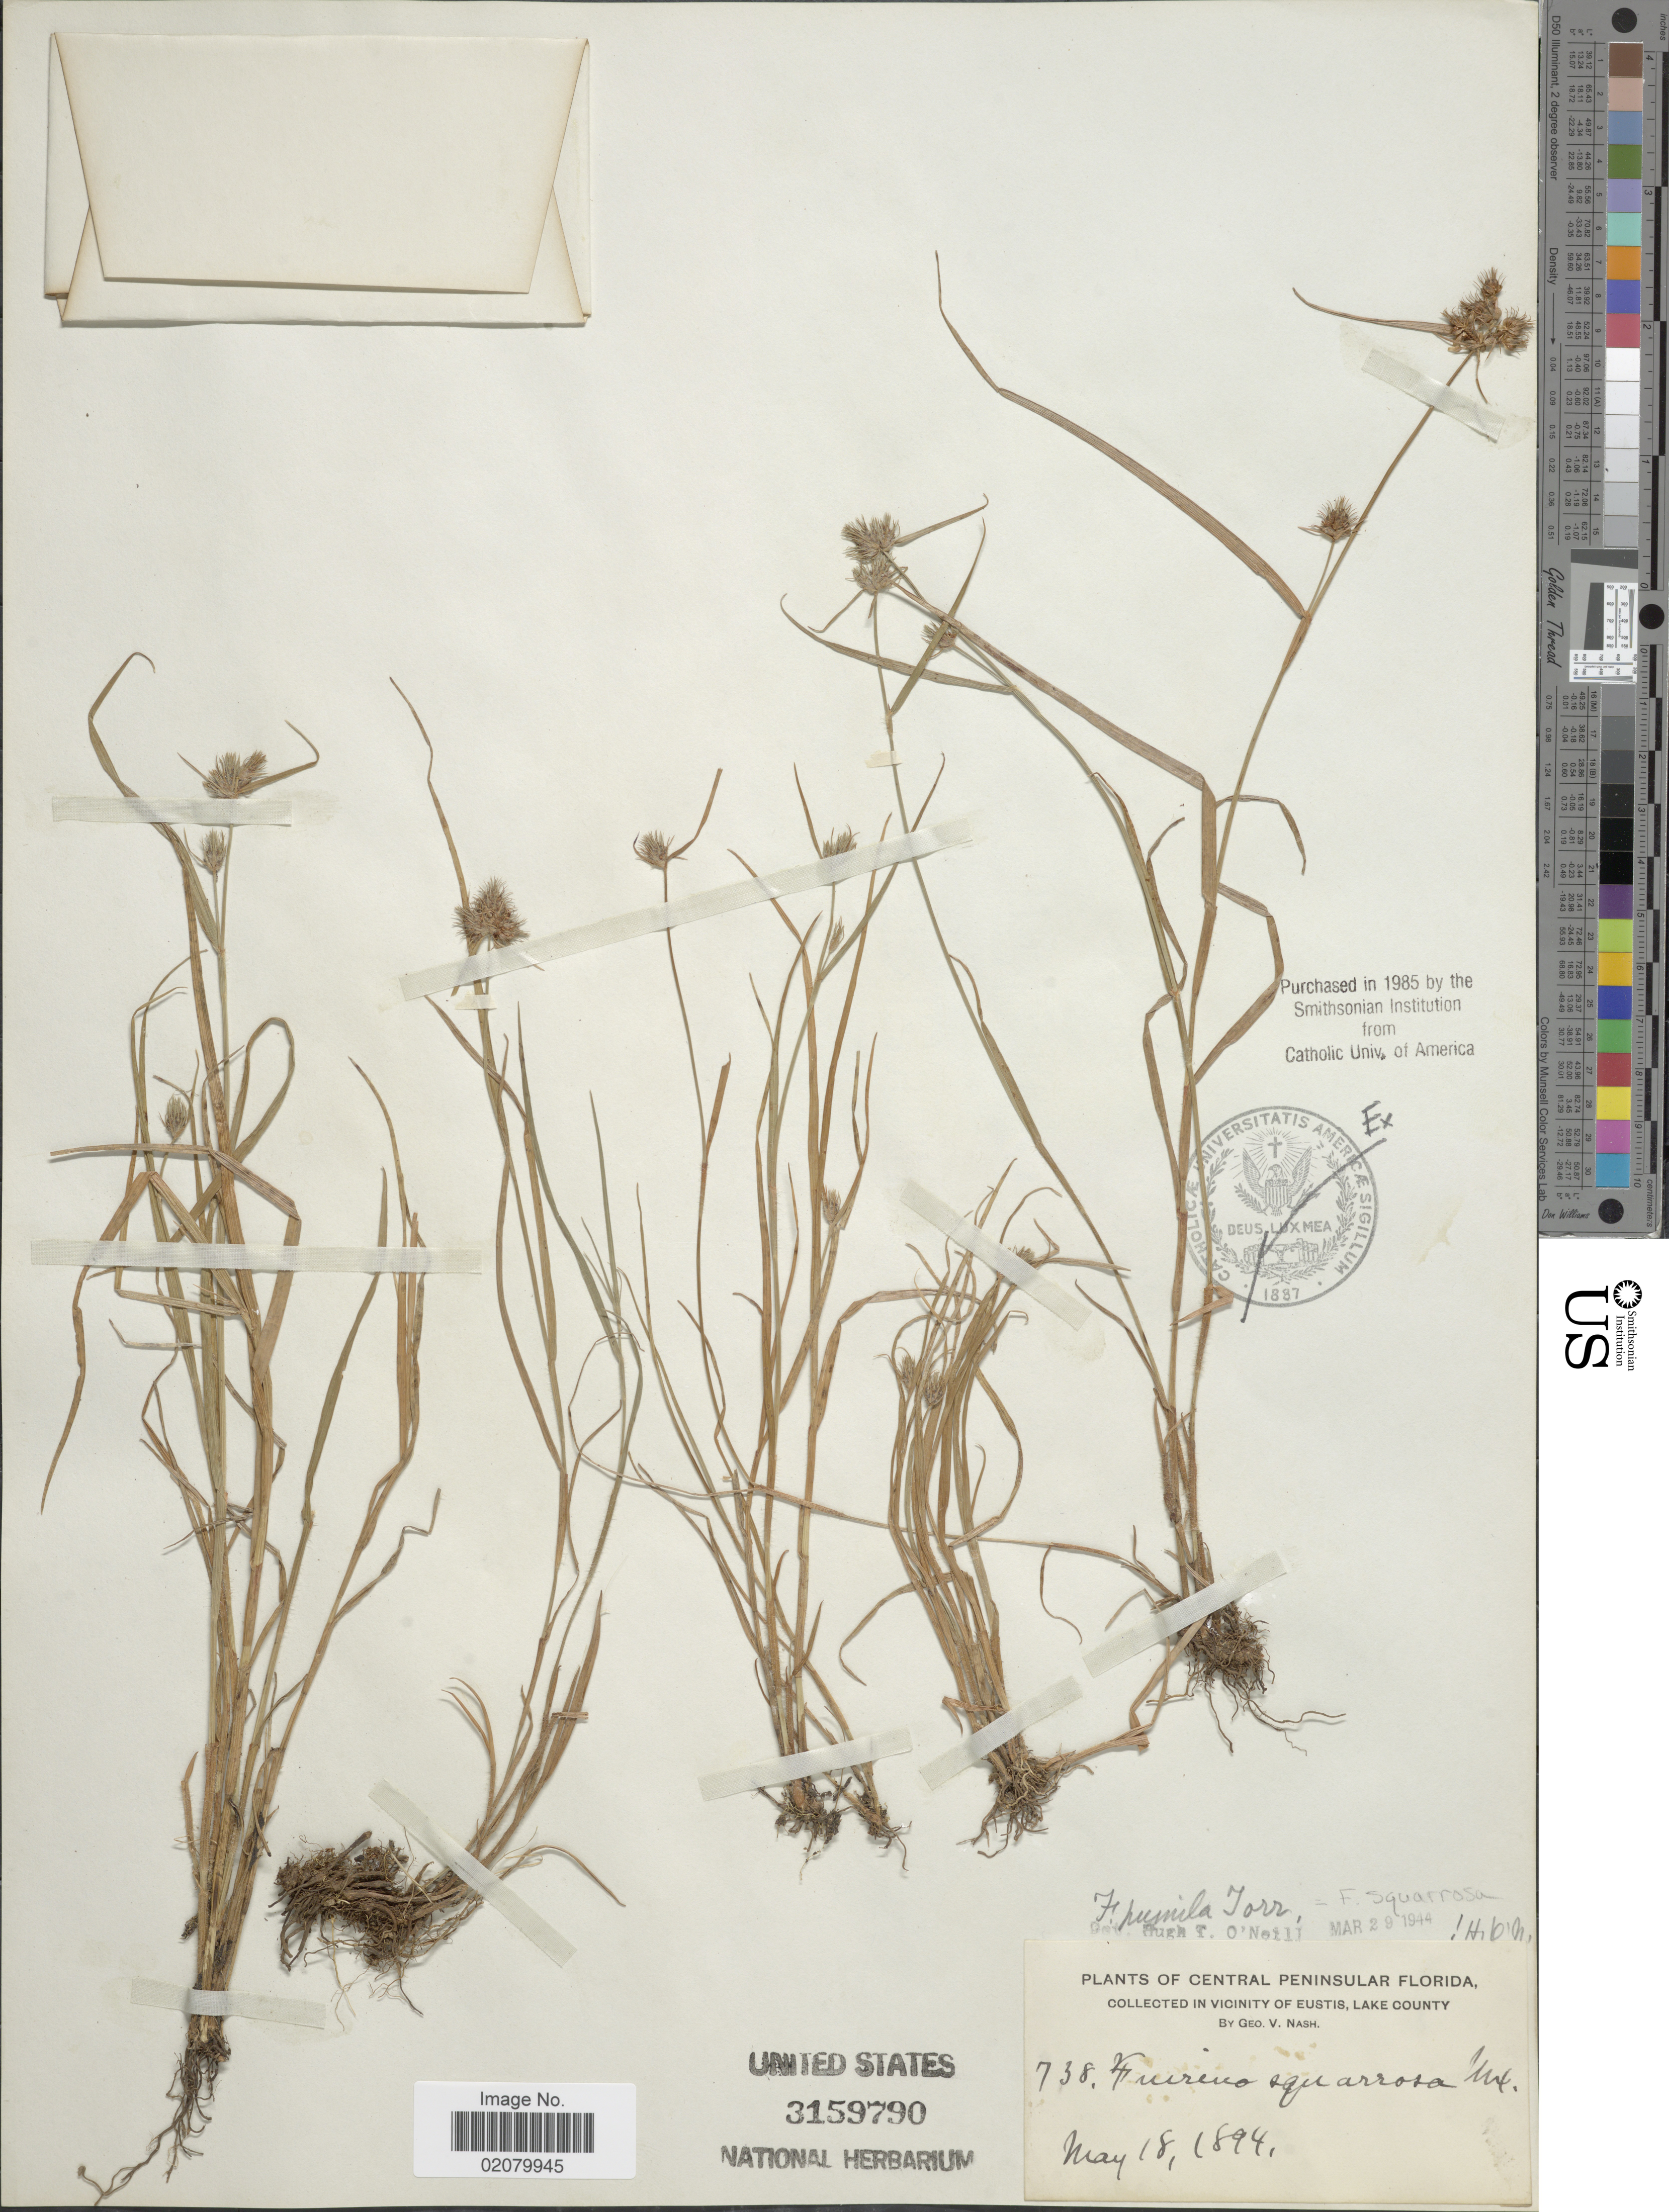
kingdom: Plantae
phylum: Tracheophyta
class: Liliopsida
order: Poales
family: Cyperaceae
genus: Fuirena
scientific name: Fuirena squarrosa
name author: Michx.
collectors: G. V. Nash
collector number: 738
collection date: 1894-05-18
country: United States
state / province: Florida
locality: Central Peninsular Florida, Vicinity of Eustis, Lake County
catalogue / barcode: US 3159790